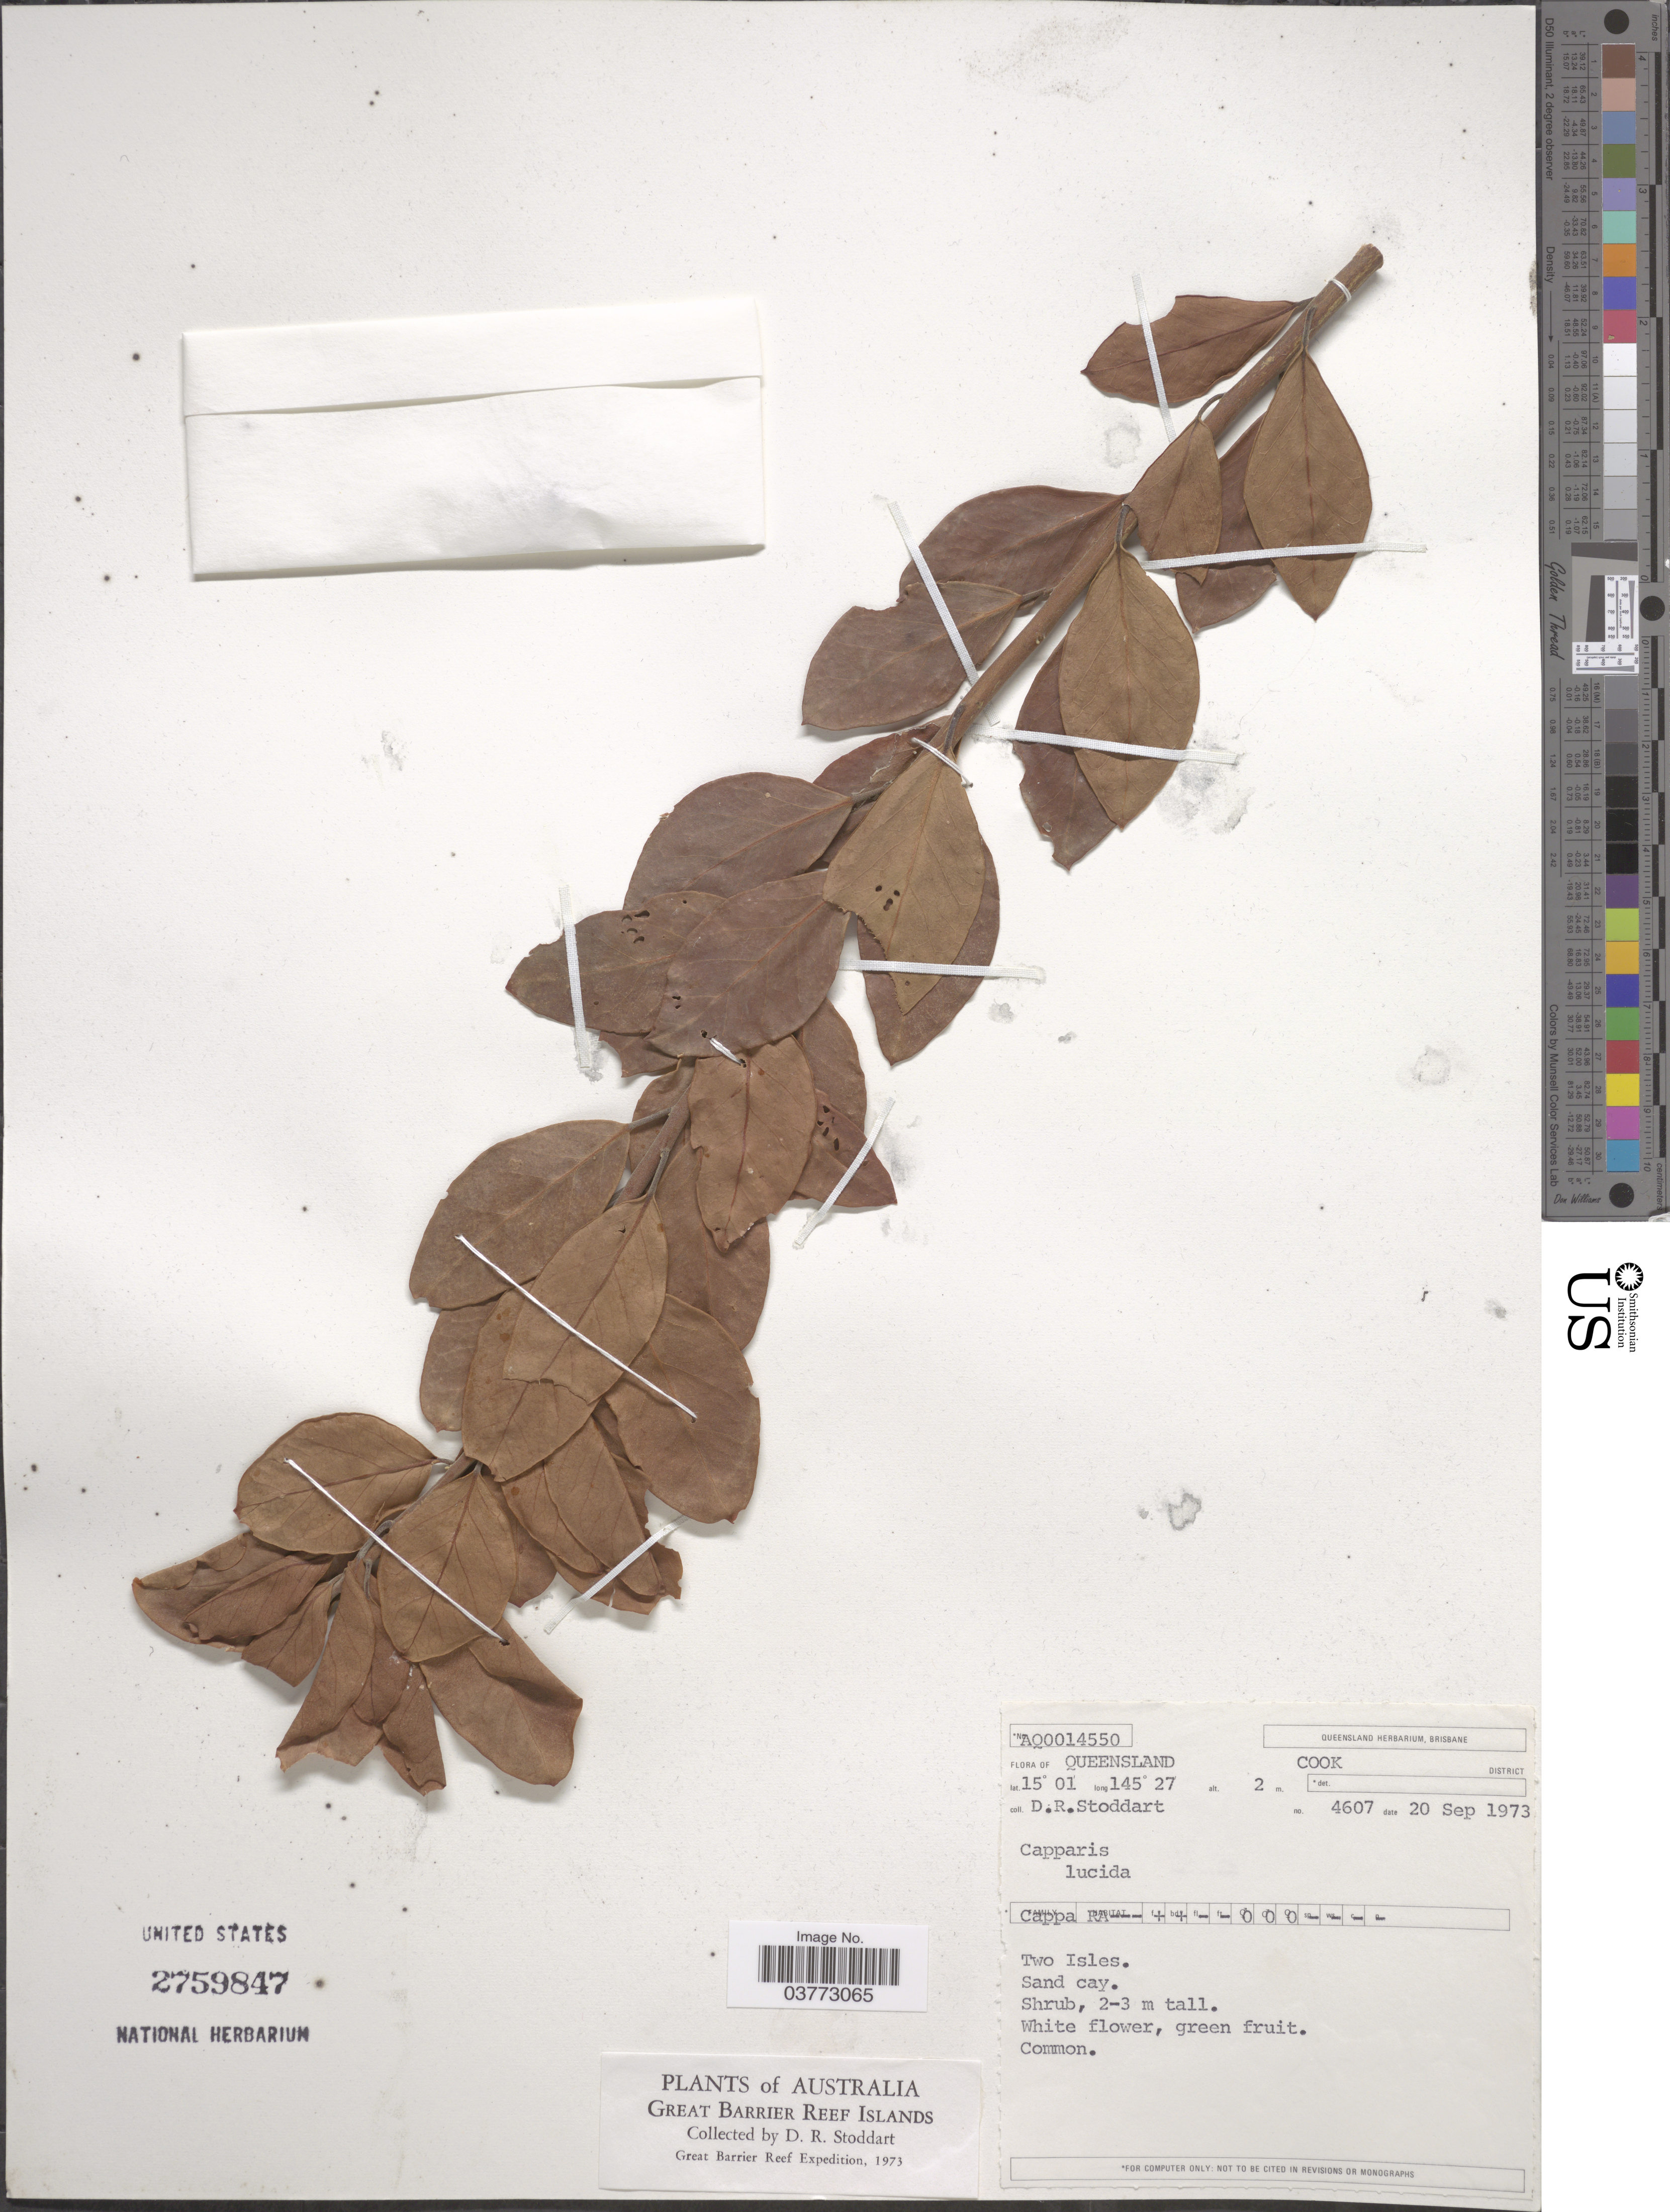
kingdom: Plantae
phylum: Tracheophyta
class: Magnoliopsida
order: Brassicales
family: Capparaceae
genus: Capparis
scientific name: Capparis lucida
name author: (Banks ex DC.) Benth.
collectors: D. R. Stoddart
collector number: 4607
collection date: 1973-09-20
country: Australia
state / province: Queensland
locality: Cook District. Two Isles.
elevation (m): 2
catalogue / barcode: US 2759847